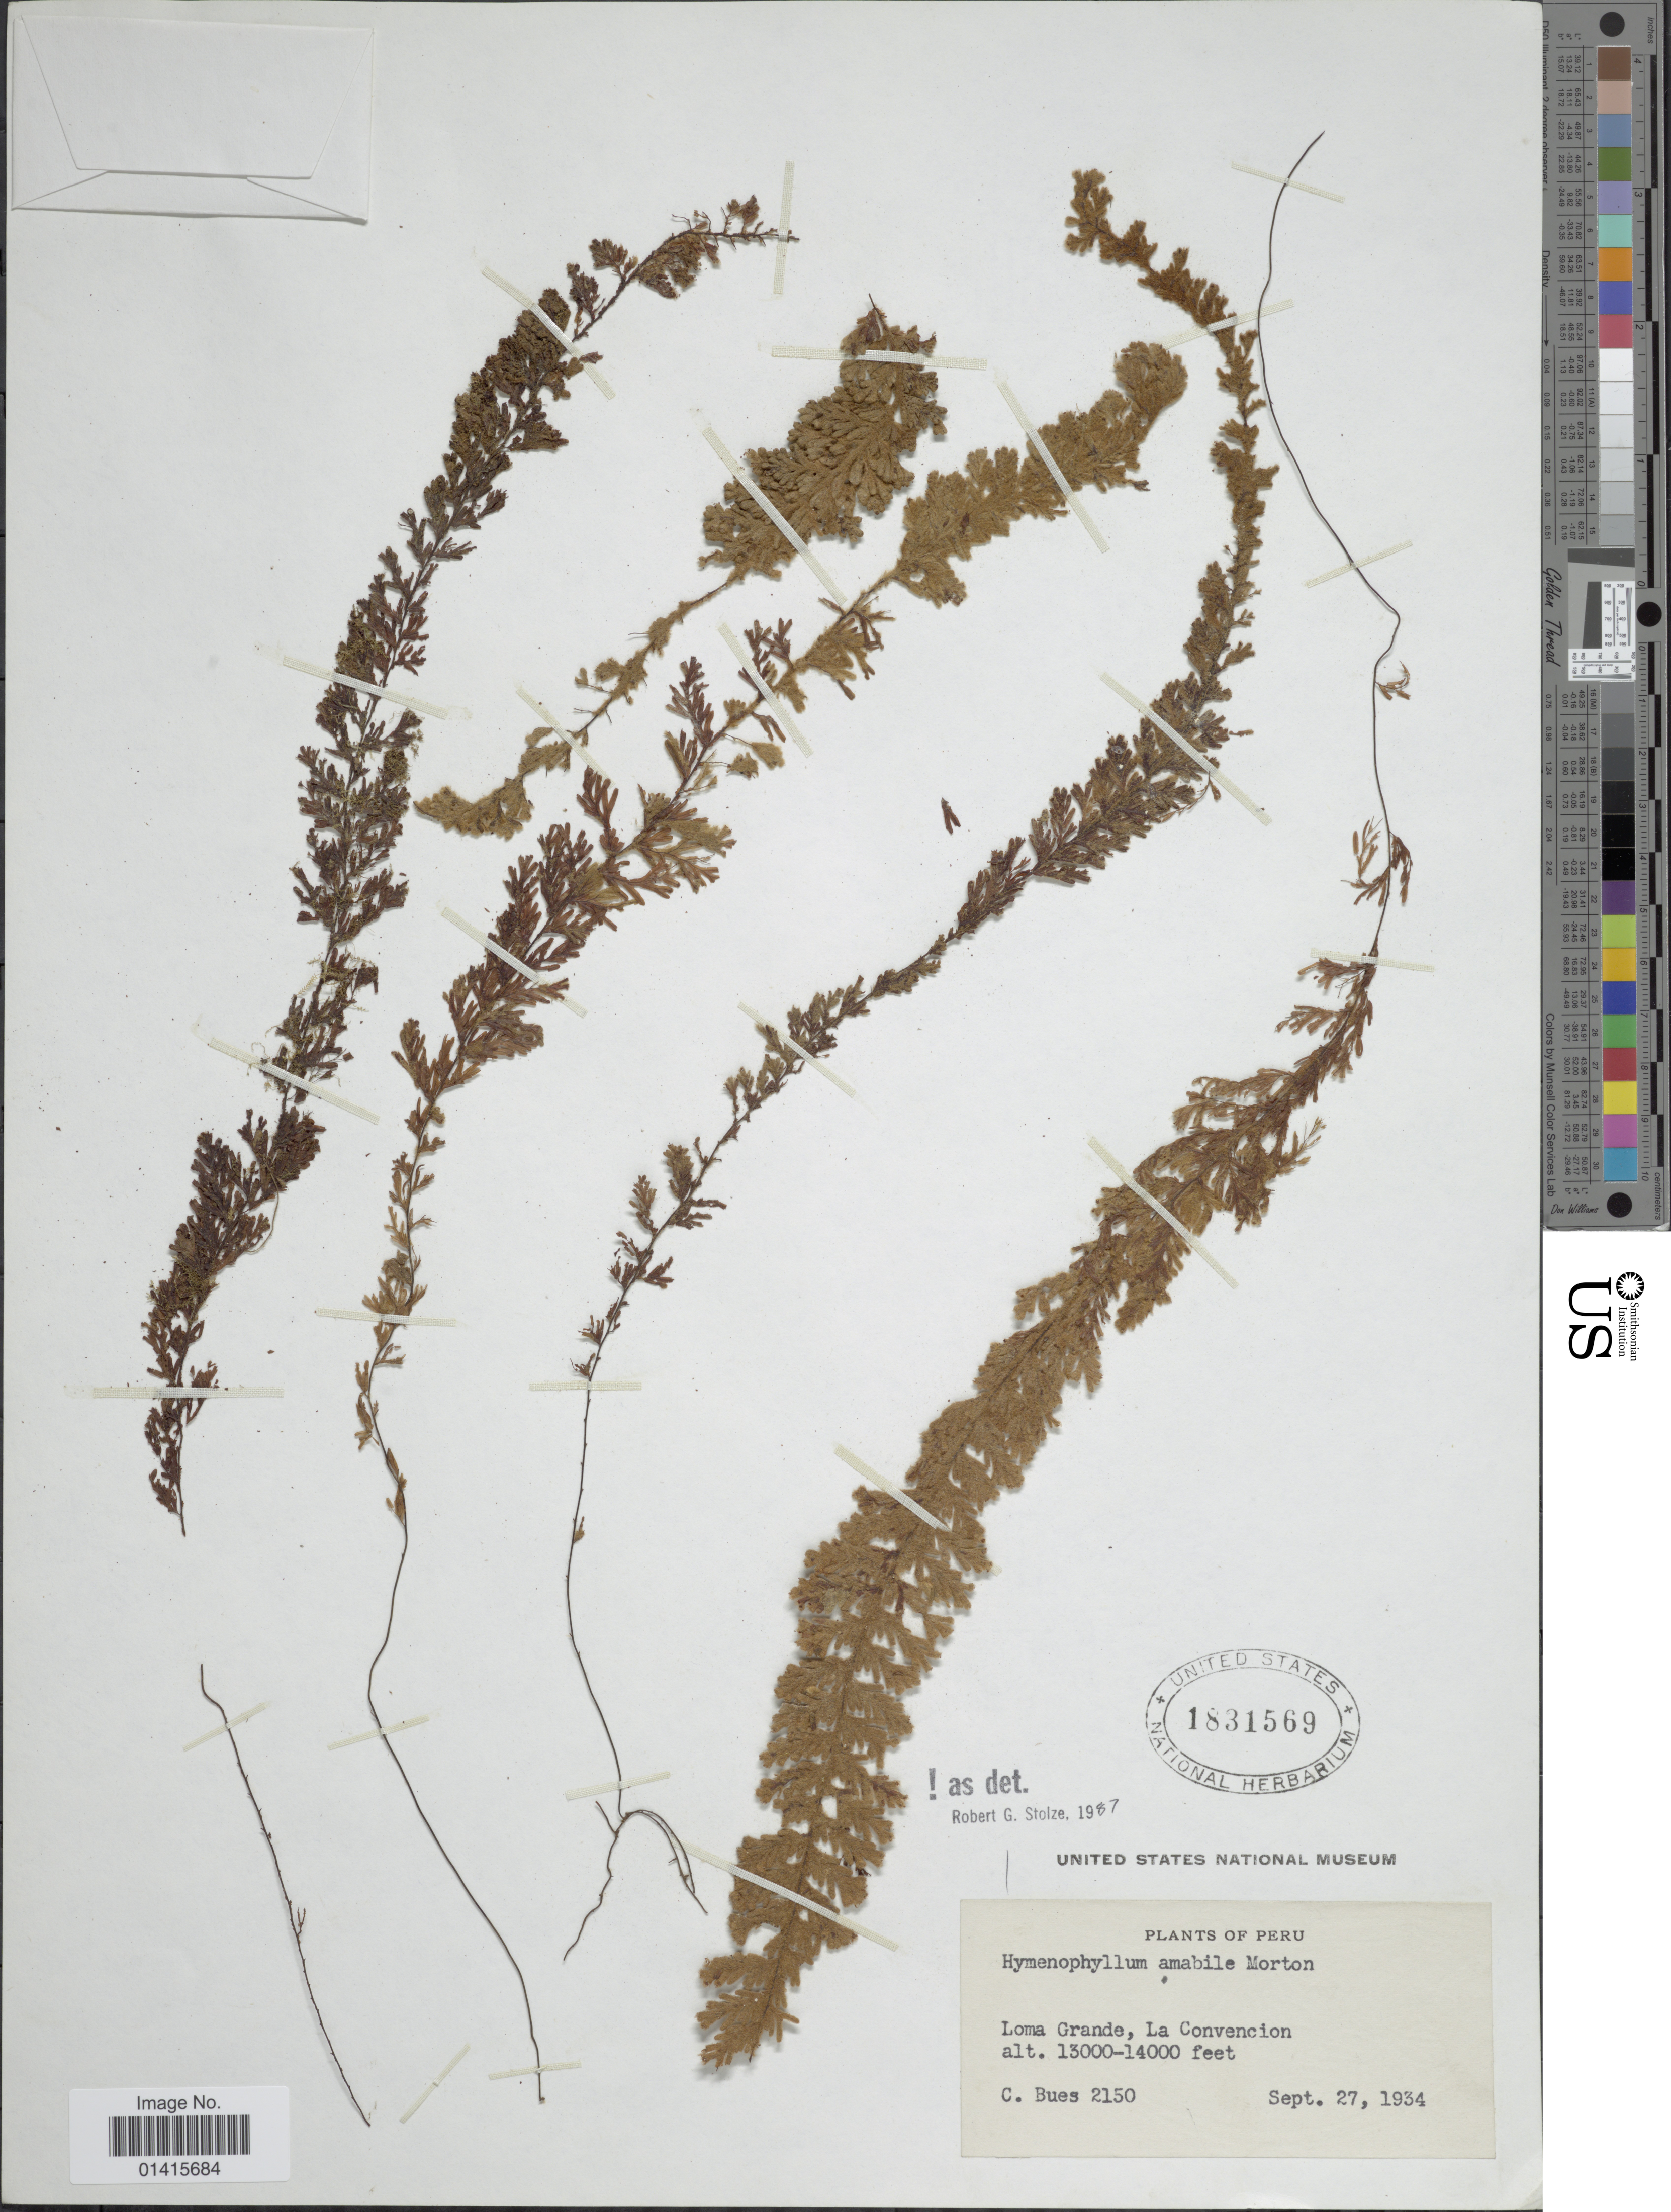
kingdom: Plantae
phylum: Tracheophyta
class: Polypodiopsida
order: Hymenophyllales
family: Hymenophyllaceae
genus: Hymenophyllum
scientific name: Hymenophyllum amabile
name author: C.V. Morton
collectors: C. Bues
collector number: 2150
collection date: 1934-09-27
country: Peru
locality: Loma Grande, La Convencion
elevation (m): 3962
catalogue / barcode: US 1831569